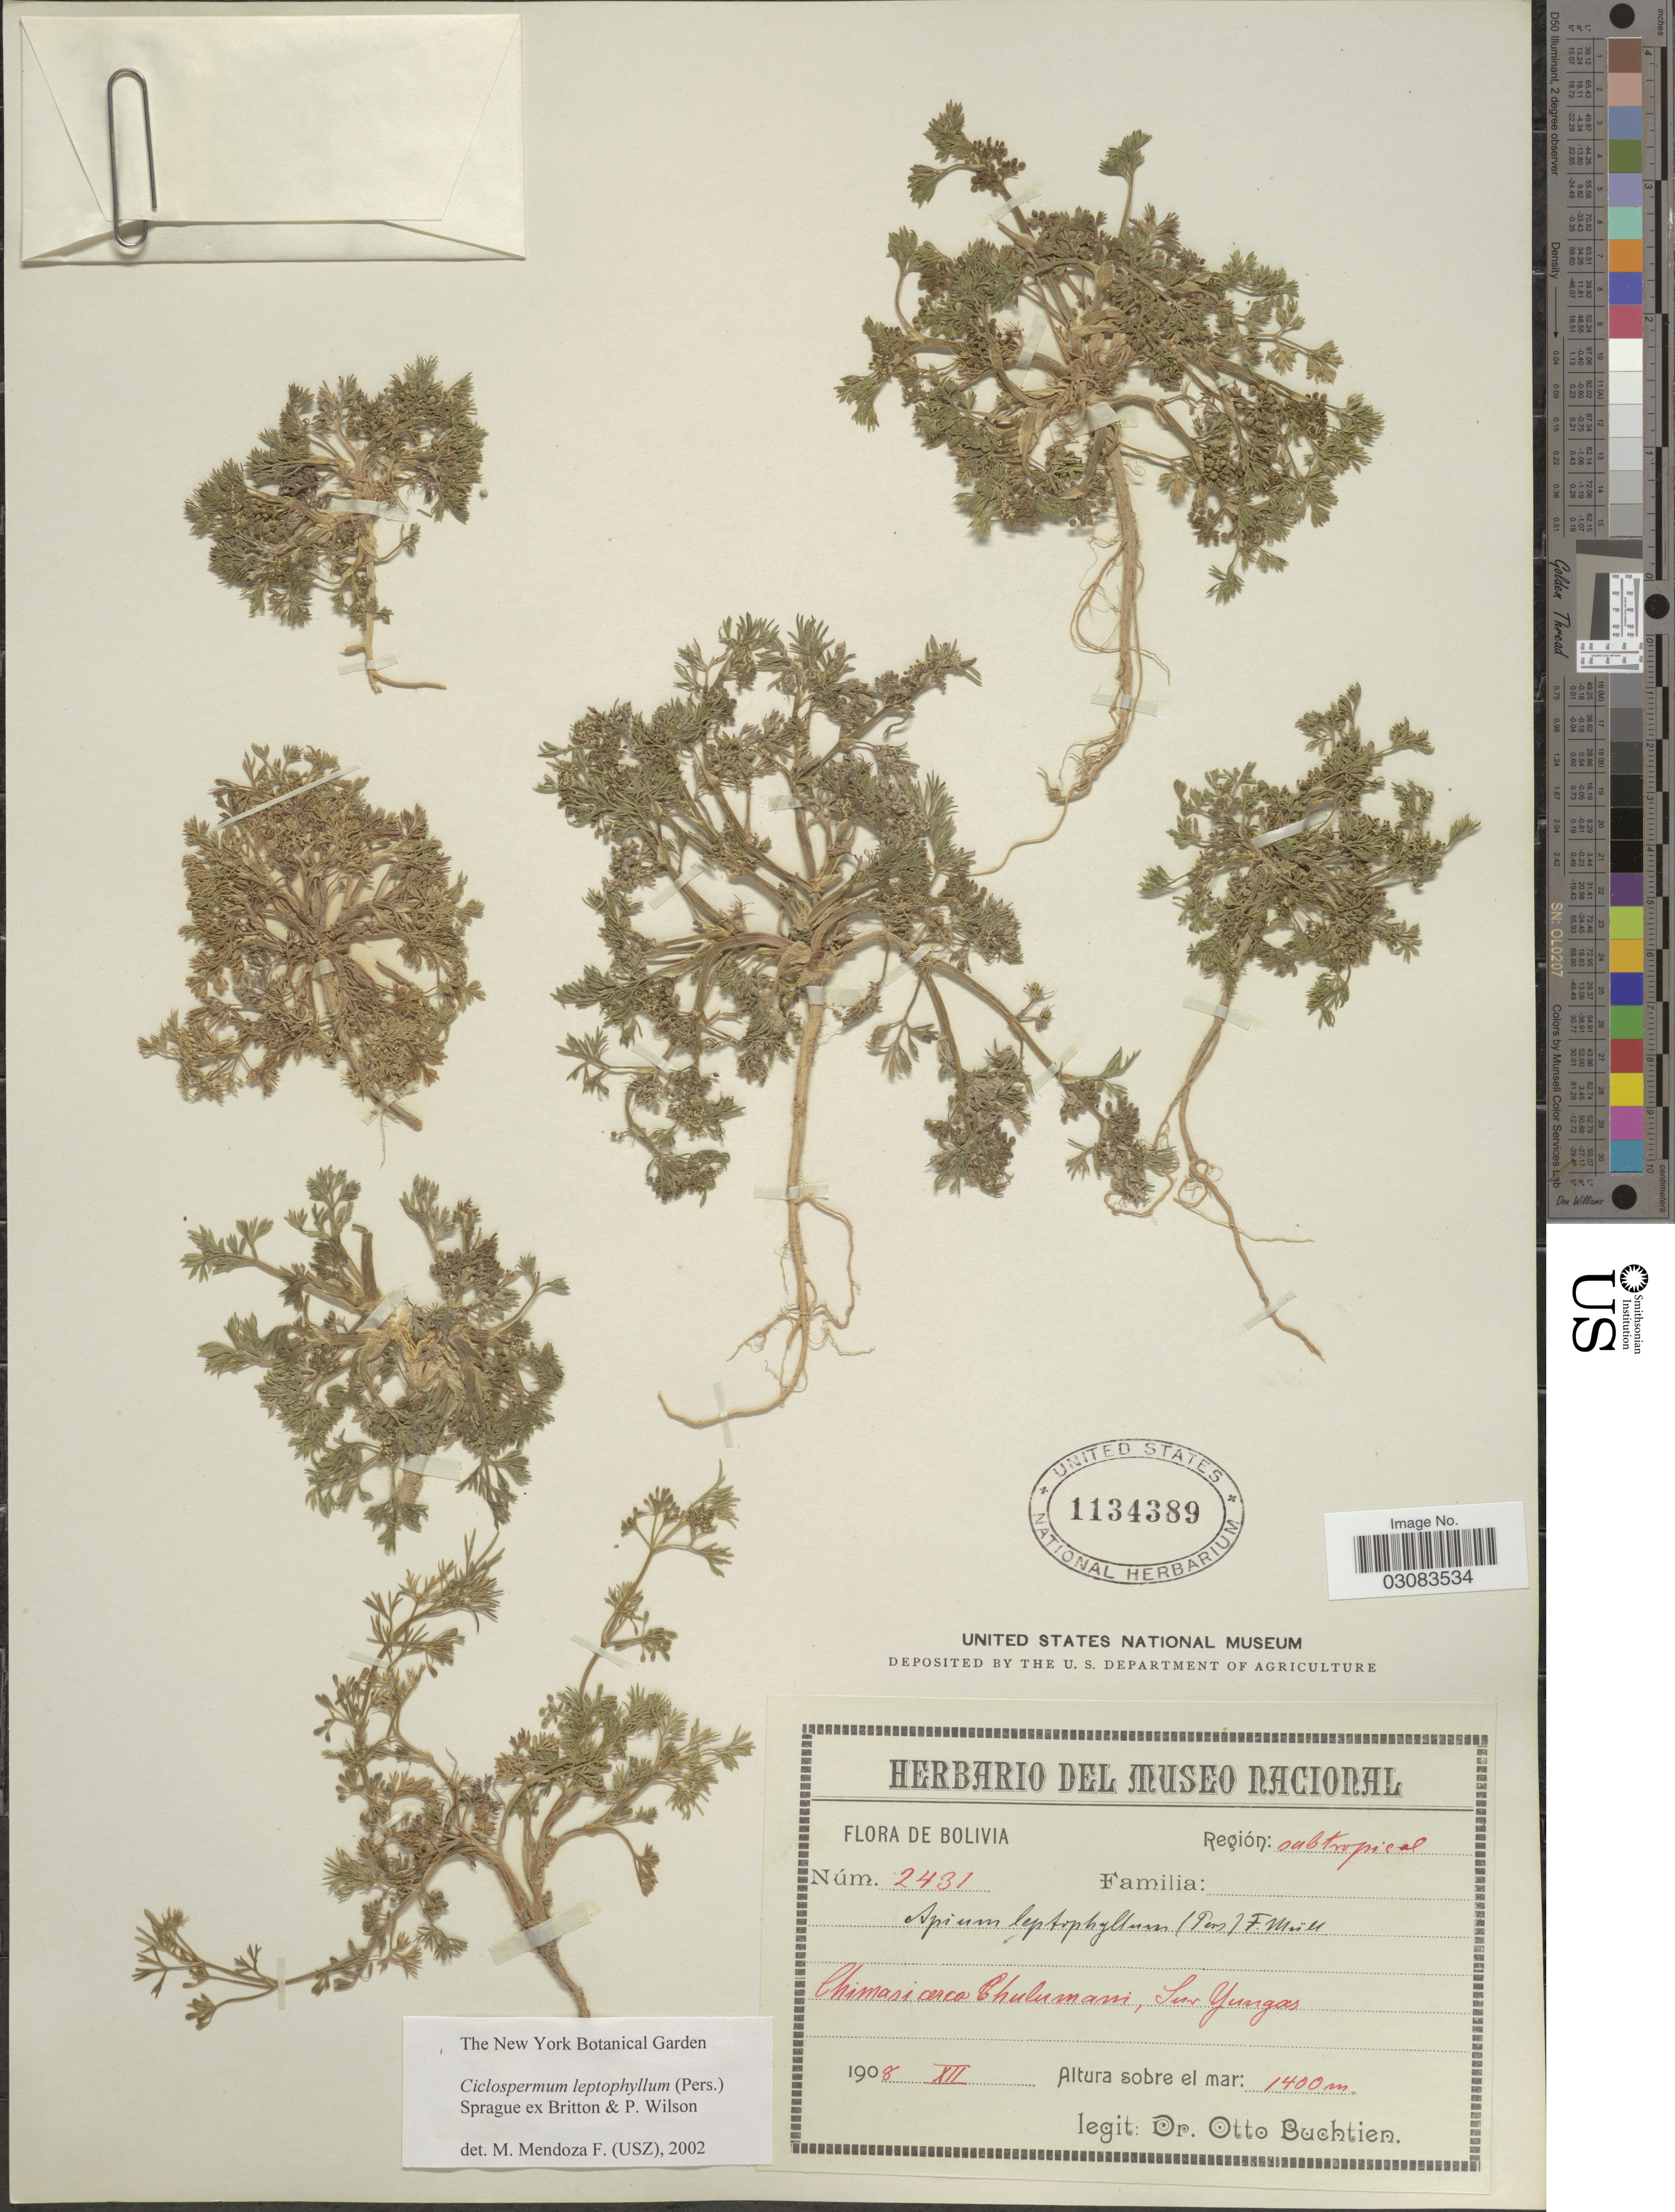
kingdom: Plantae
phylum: Tracheophyta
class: Magnoliopsida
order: Apiales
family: Apiaceae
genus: Cyclospermum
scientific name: Cyclospermum leptophyllum var. leptophyllum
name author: (Pers.) Sprague ex Britton & P. Wilson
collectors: O. Buchtien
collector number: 2431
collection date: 1908-12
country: Bolivia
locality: Región: subtropical. Chimasi cerca Chulumani, Sur Yungas.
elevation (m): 1400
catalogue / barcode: US 1134389